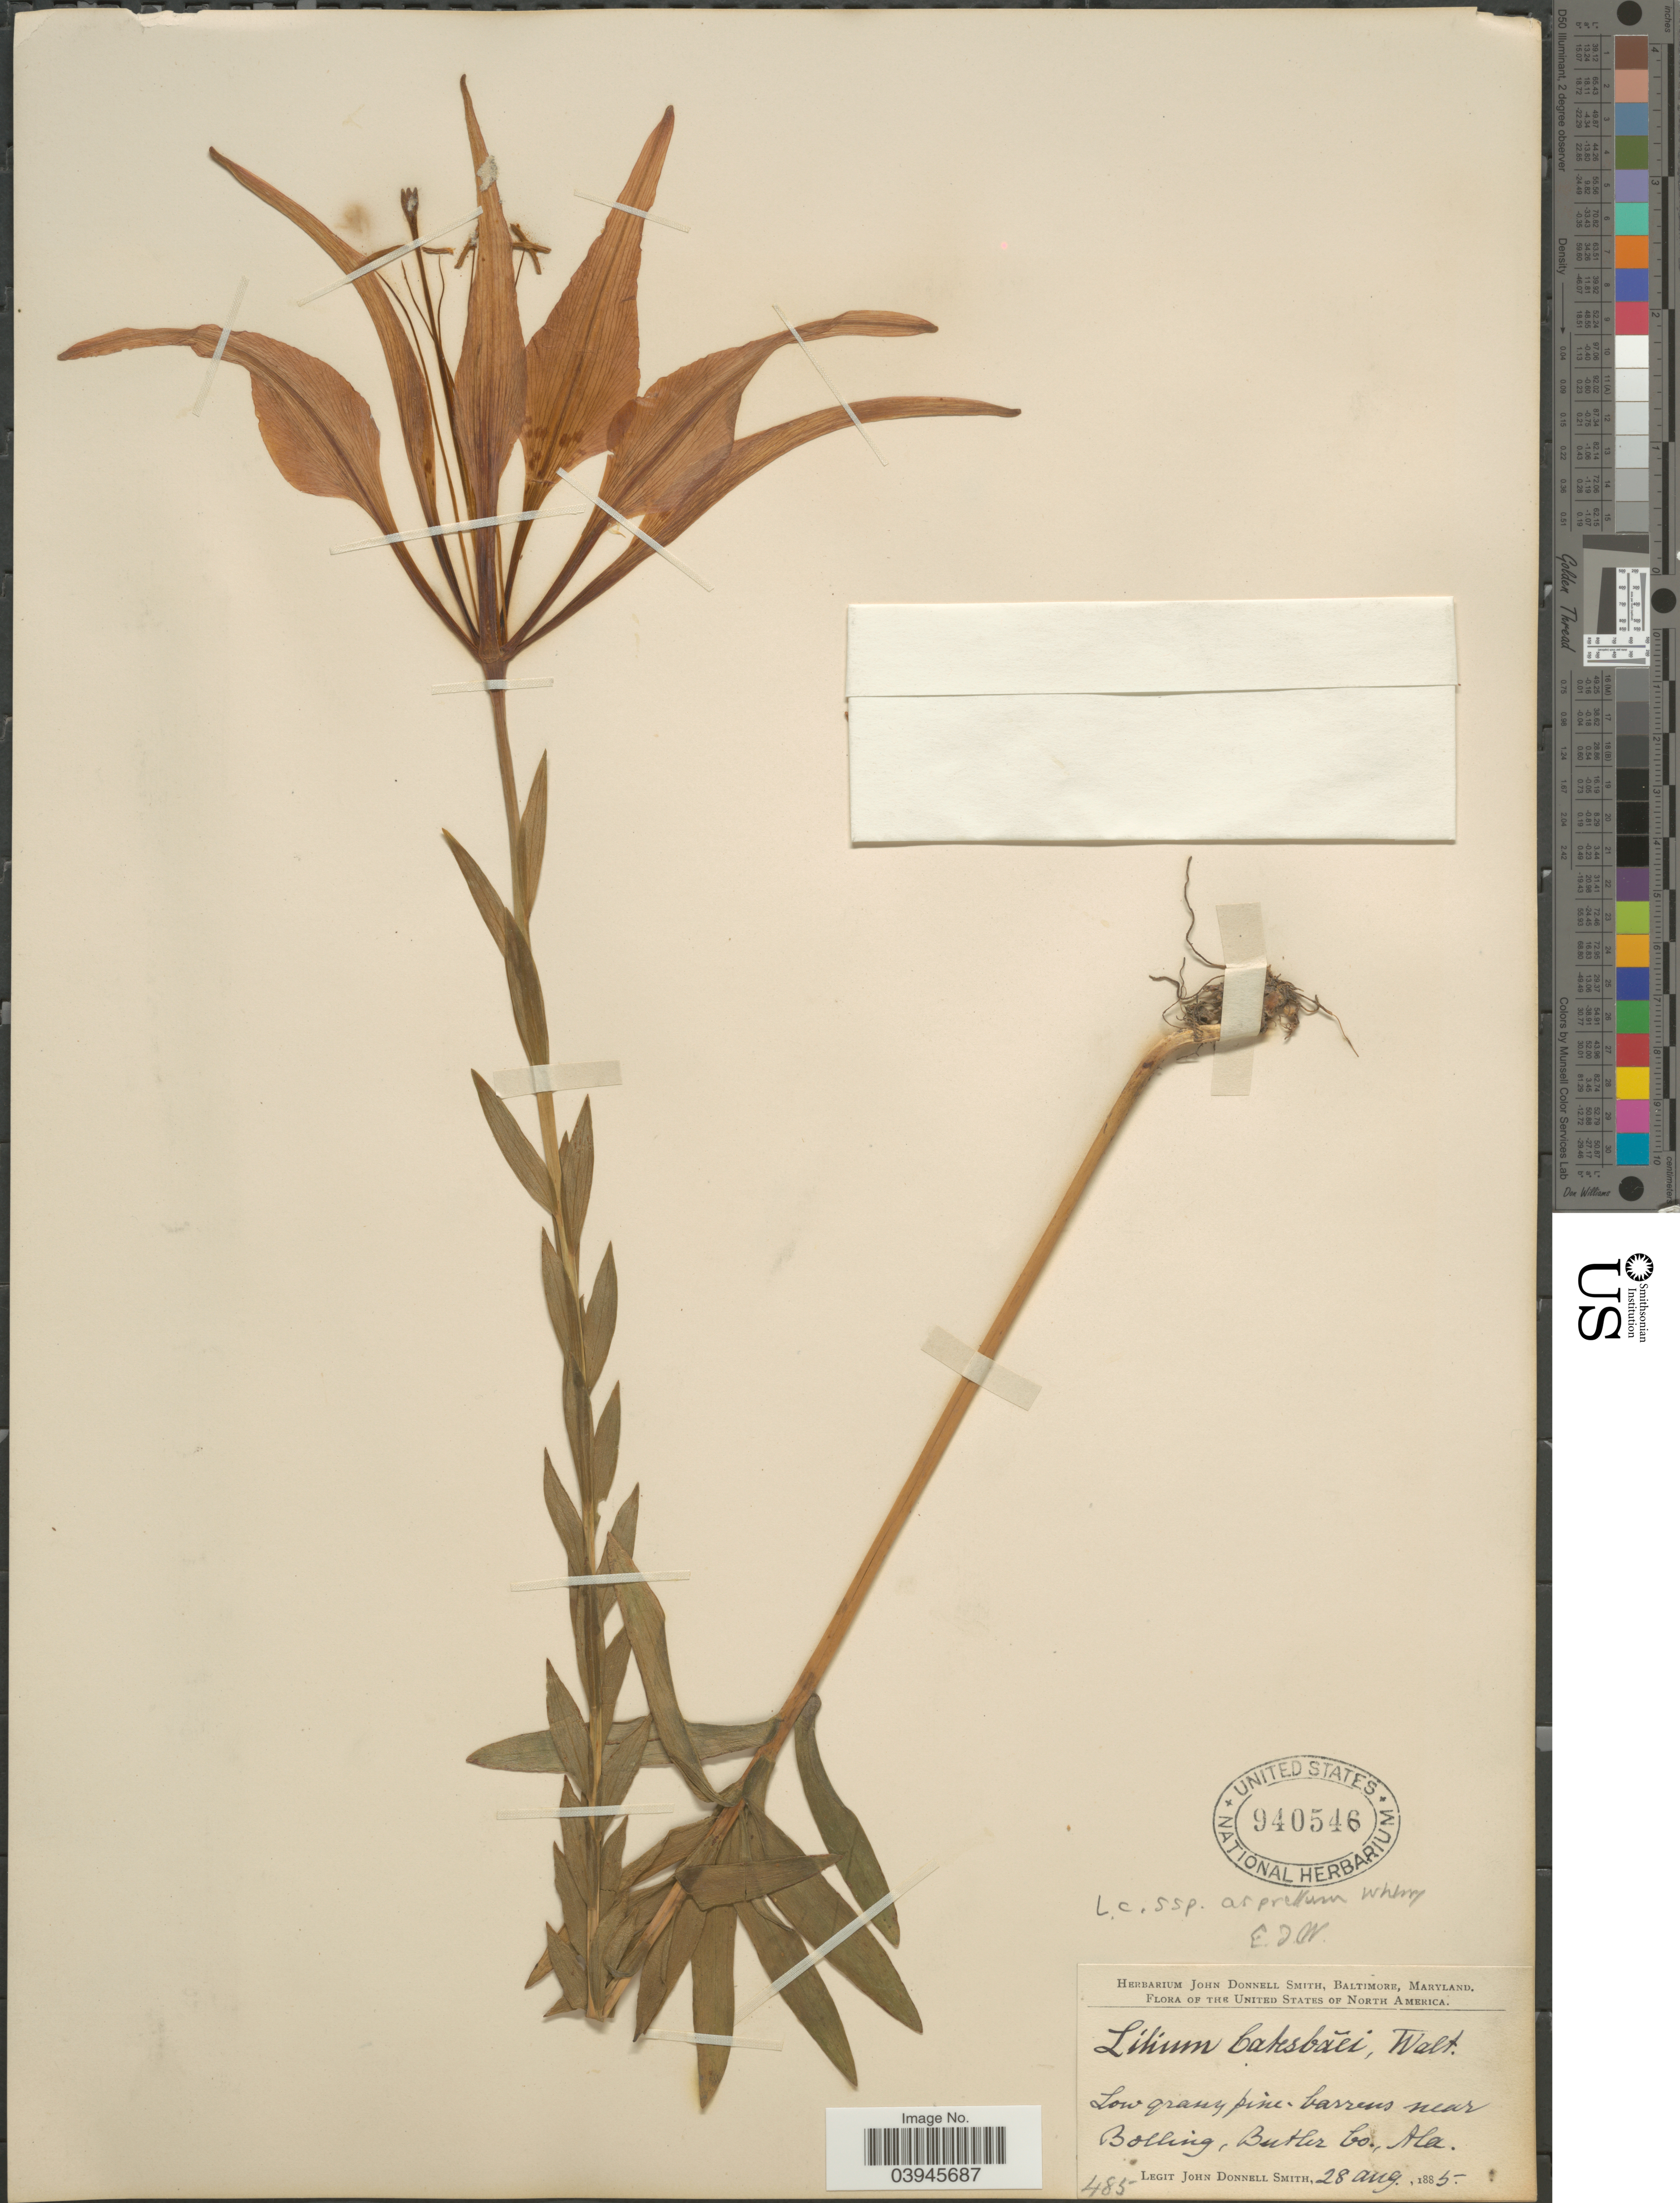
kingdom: Plantae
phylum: Tracheophyta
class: Liliopsida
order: Liliales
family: Liliaceae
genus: Lilium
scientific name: Lilium catesbaei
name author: Walter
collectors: J. Donnell Smith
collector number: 485?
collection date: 1885-08-28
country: United States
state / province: Alabama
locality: Near Bolling, Butler Co.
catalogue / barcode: US 940546